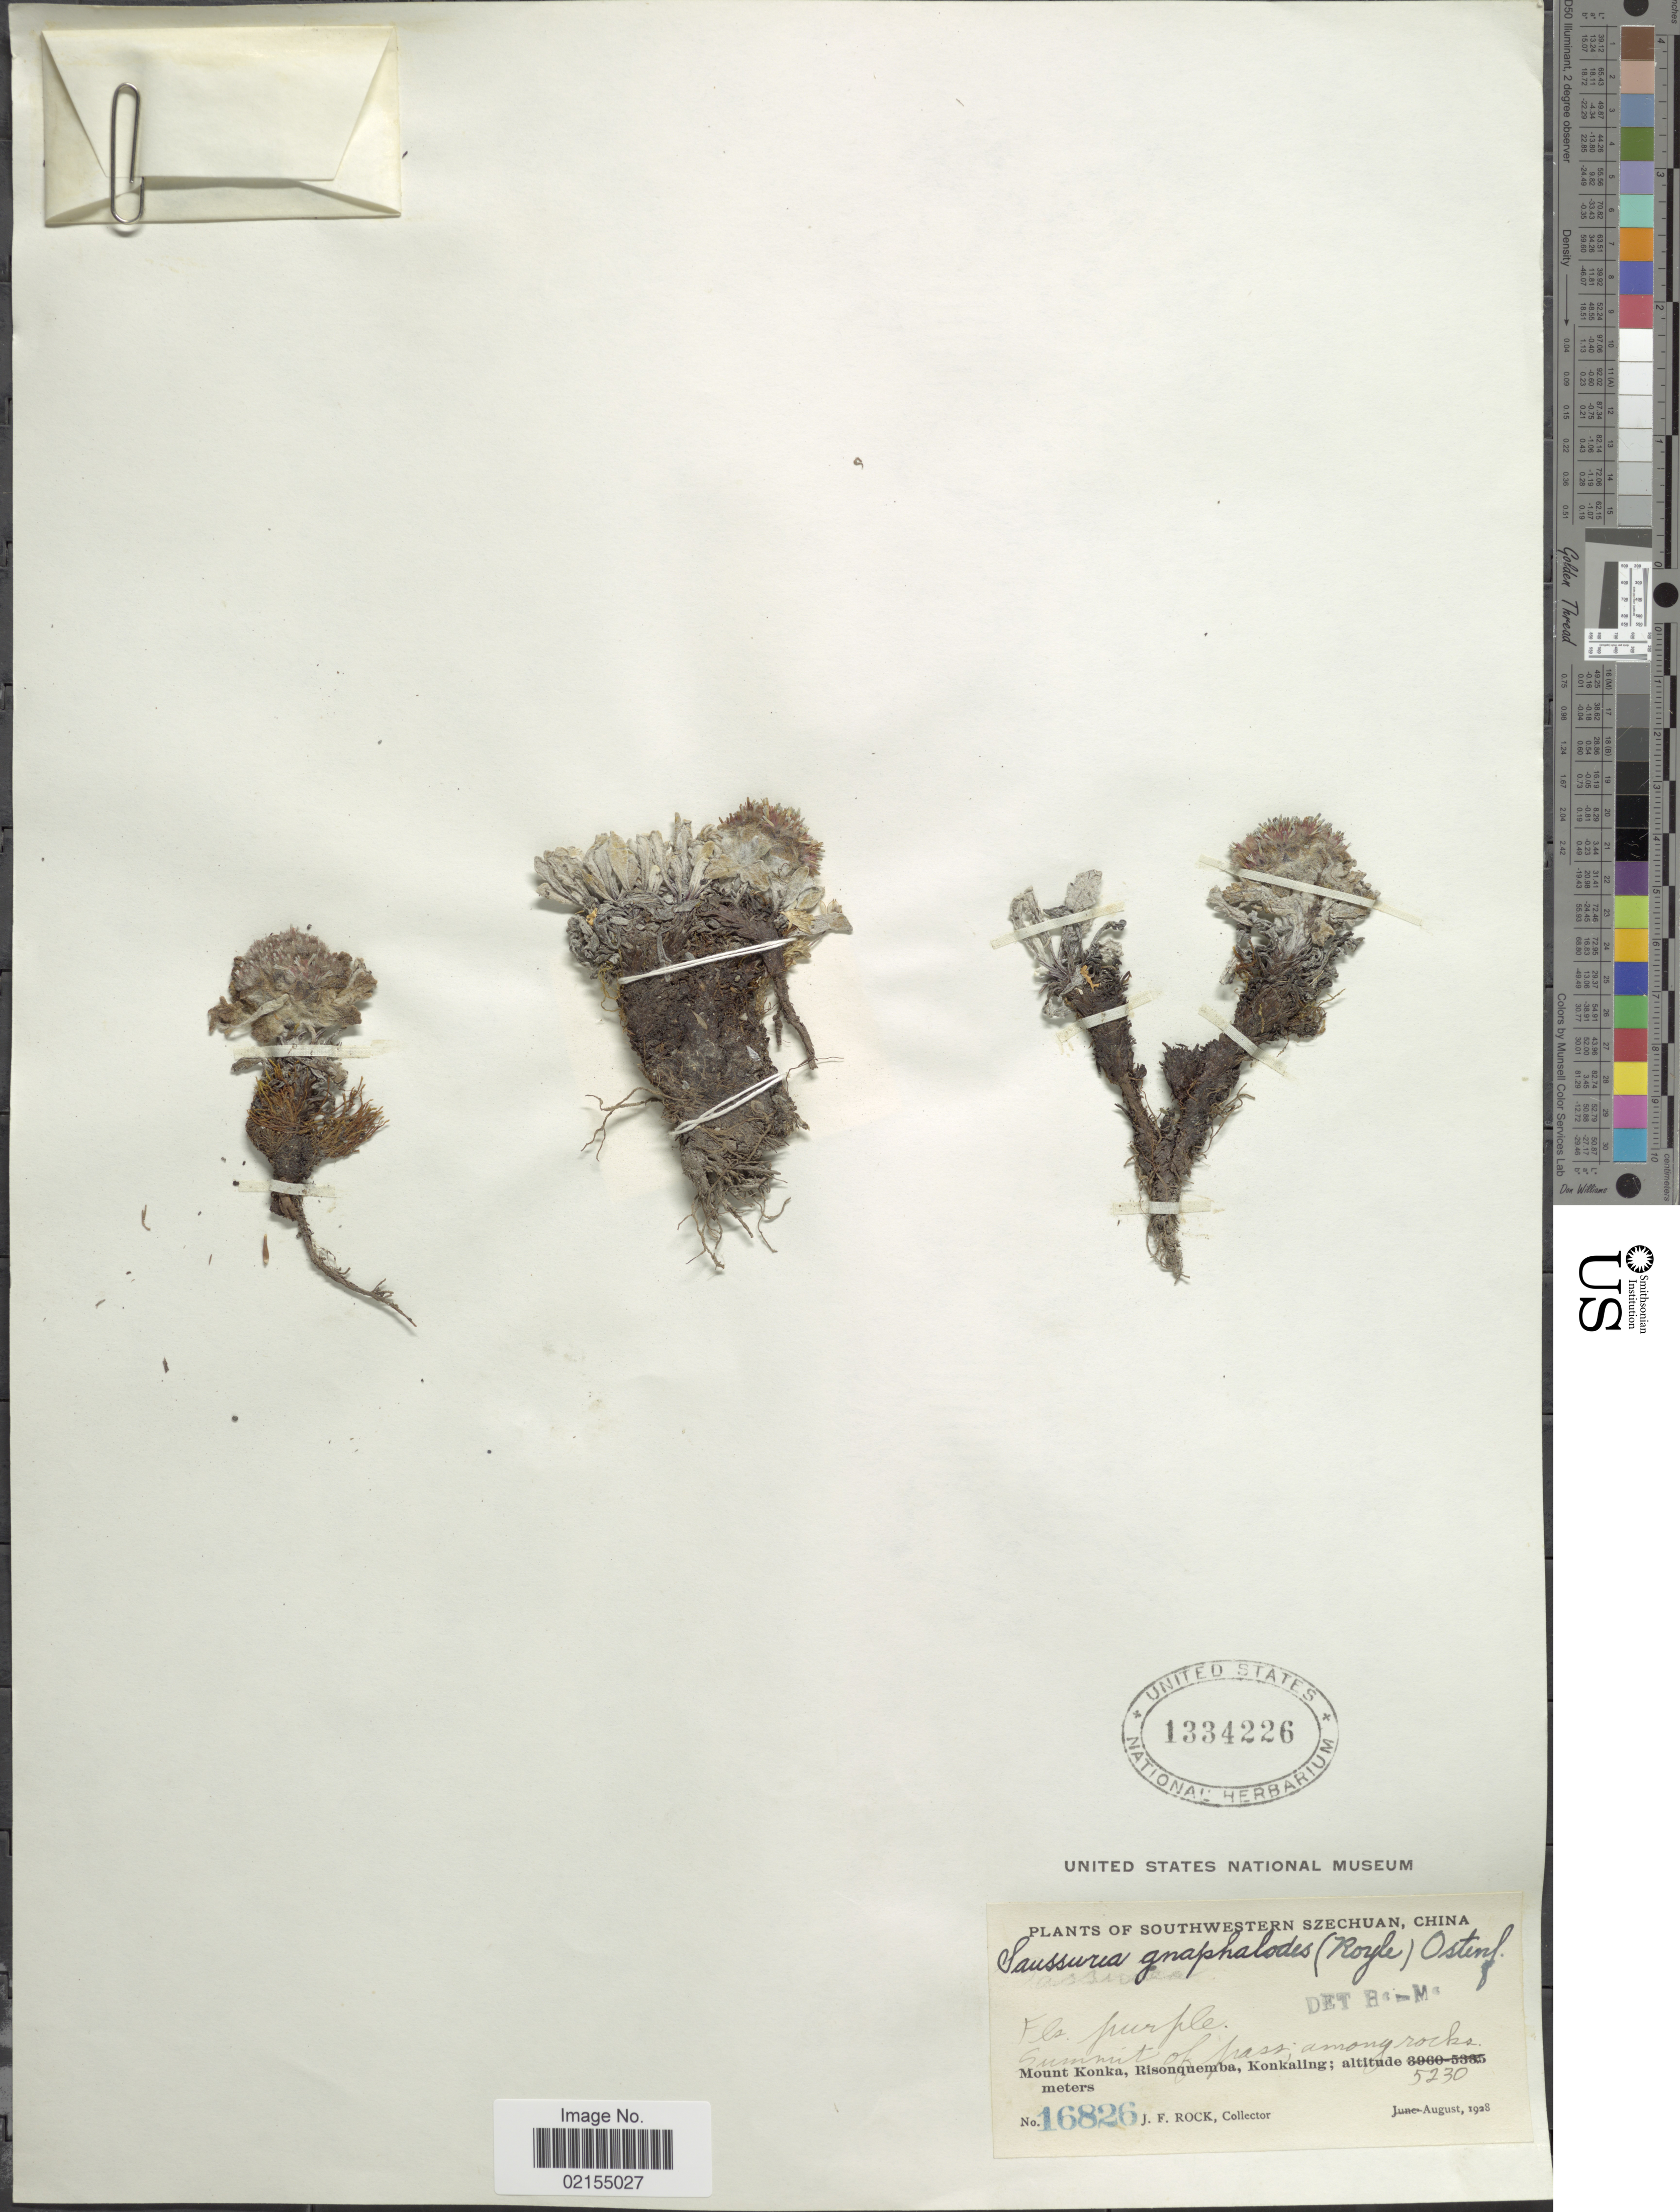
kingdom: Plantae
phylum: Tracheophyta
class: Magnoliopsida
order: Asterales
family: Asteraceae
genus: Saussurea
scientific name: Saussurea quercifolia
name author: W.W. Sm.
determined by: Chen, Yousheng S.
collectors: J. Rock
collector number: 16826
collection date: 1928-08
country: China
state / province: Sichuan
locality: Southwestern Szechuan, China, Summit of pass, among rocks, Mount Konka, Risonquemba, Konkaling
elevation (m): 5230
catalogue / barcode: US 1334226